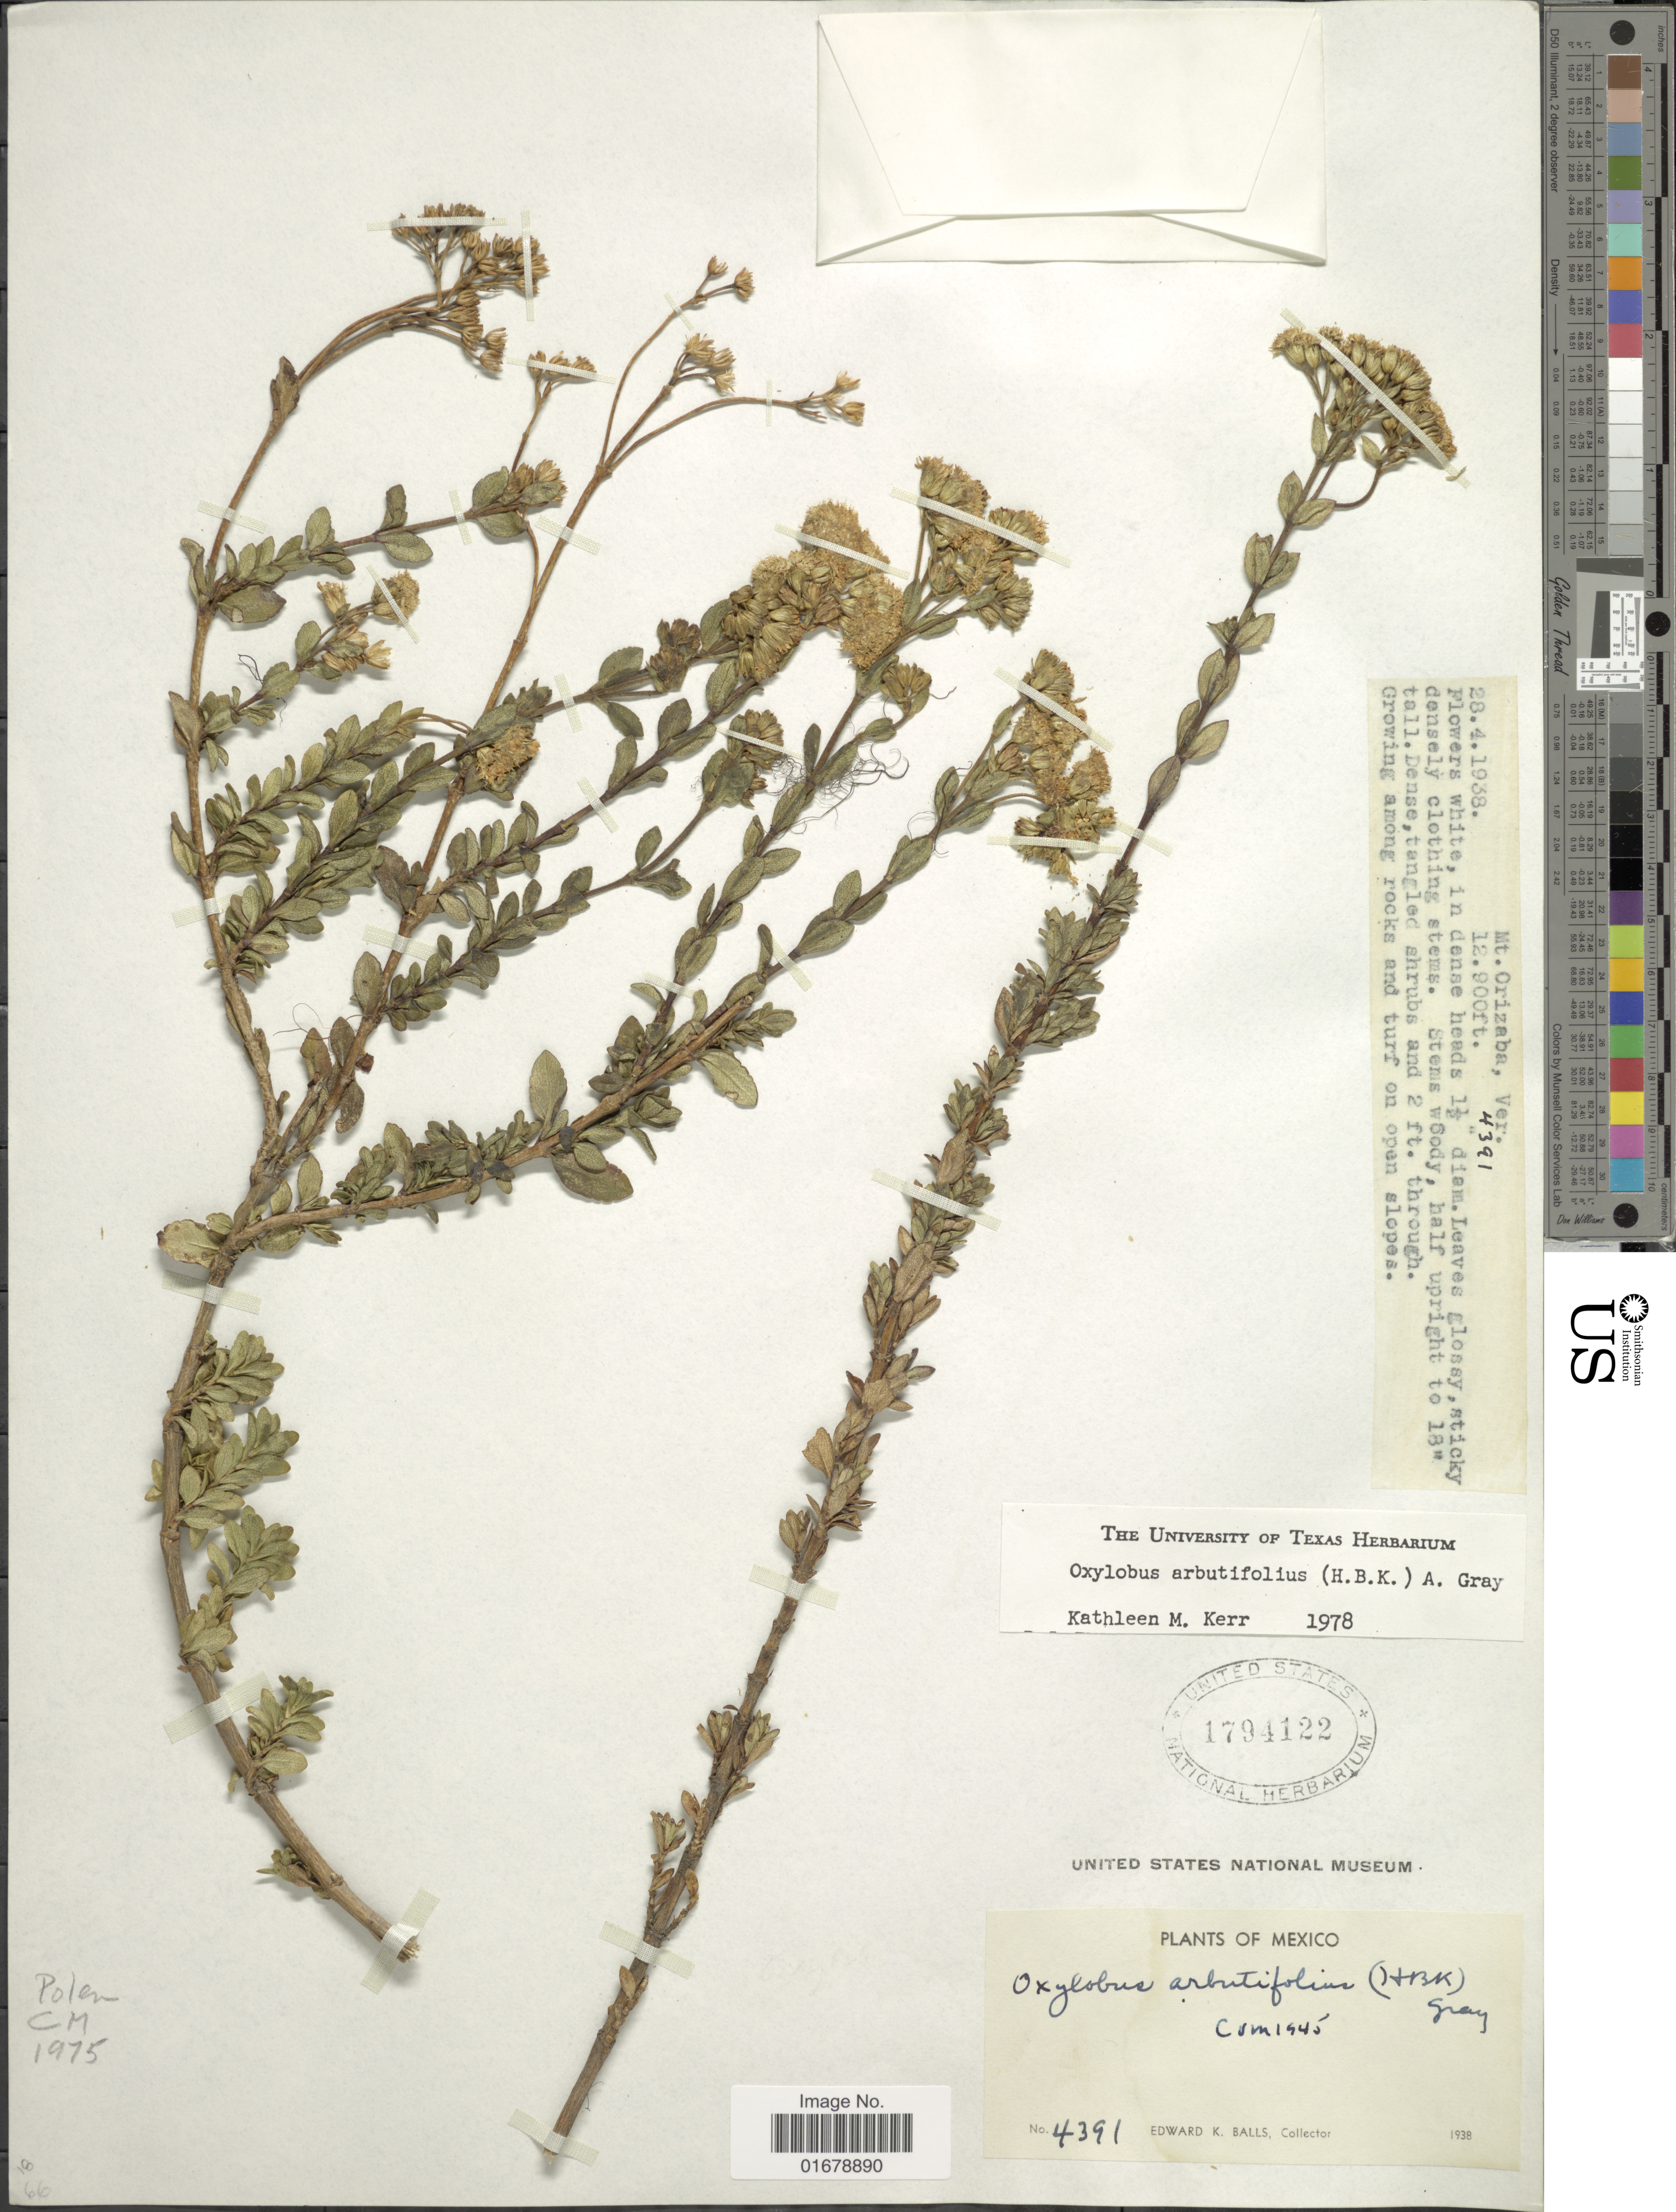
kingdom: Plantae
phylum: Tracheophyta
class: Magnoliopsida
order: Asterales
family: Asteraceae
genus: Oxylobus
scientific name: Oxylobus arbutifolius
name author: (Kunth) A. Gray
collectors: E. K. Balls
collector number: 4391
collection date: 1938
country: Mexico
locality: México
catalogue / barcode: US 1794122